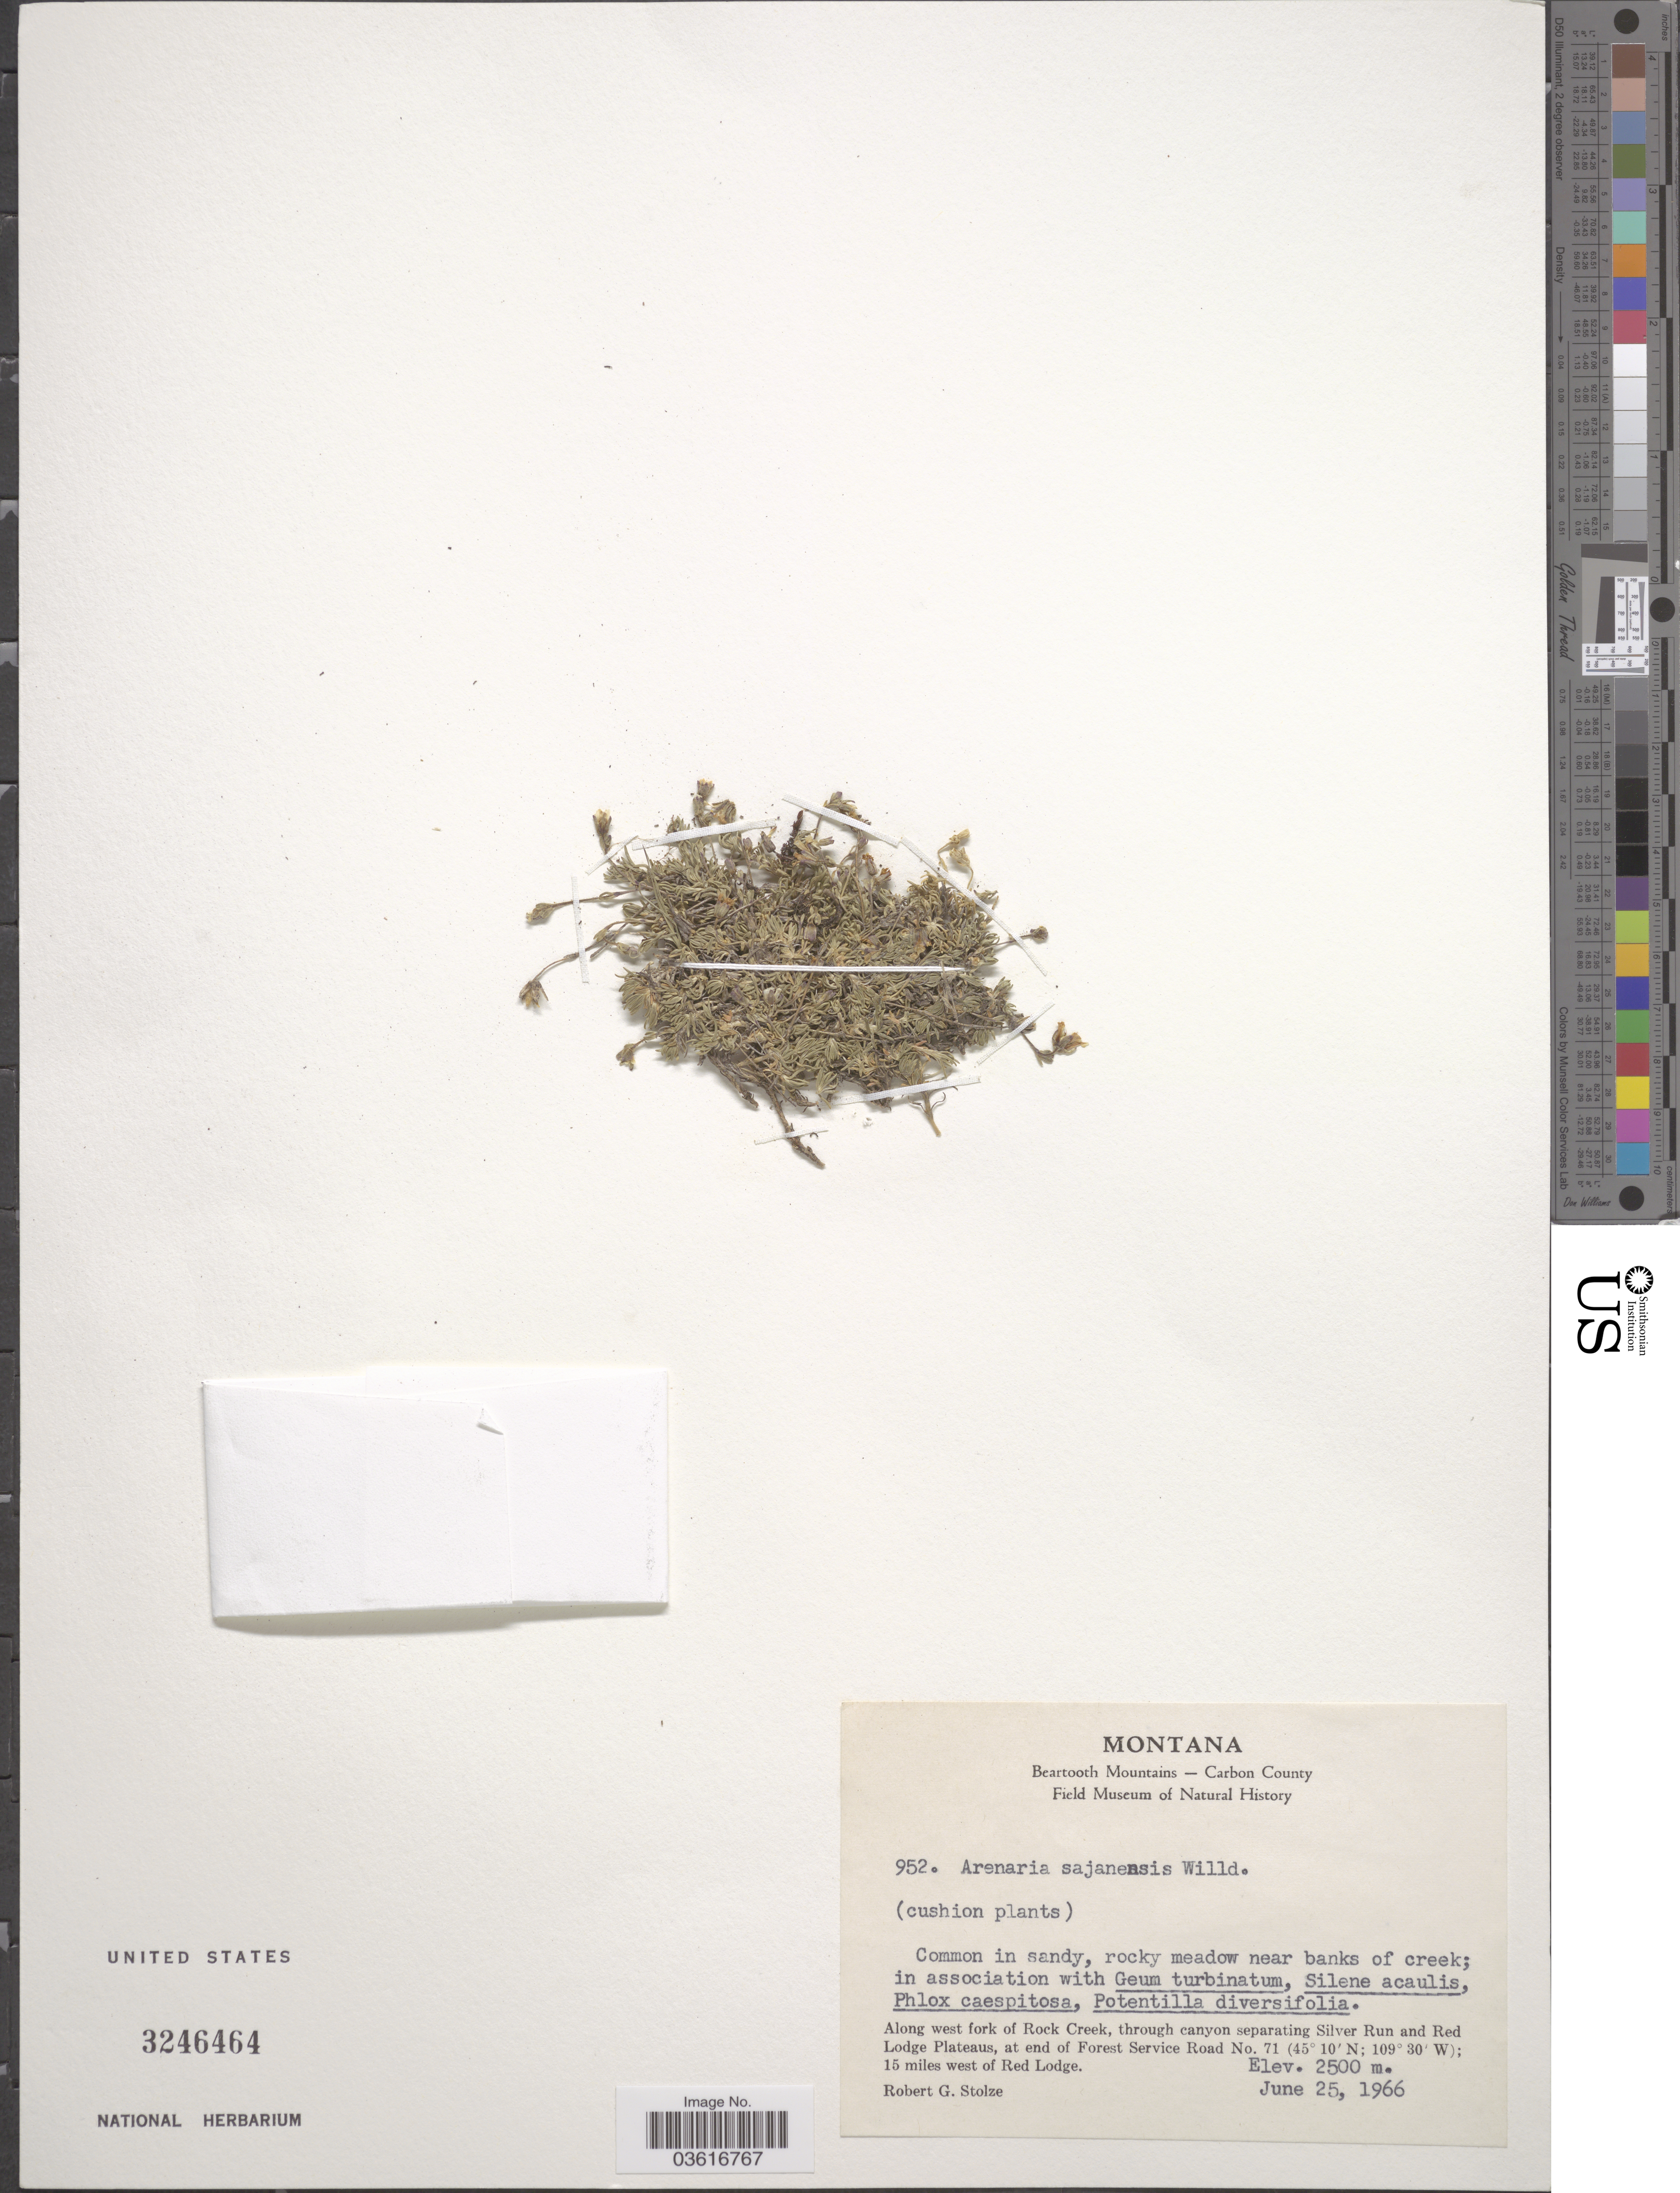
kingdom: Plantae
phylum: Tracheophyta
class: Magnoliopsida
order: Caryophyllales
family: Caryophyllaceae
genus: Cherleria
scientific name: Cherleria obtusiloba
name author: (Rydb.) A.J. Moore & Dillenb.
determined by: Strong, M. T., (US), Smithsonian Institution - National Museum of Natural History (UNITED STATES)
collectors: R. G. Stolze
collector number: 952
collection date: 1966-06-25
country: United States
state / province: Montana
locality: Beartooth Mountains - Carbon County. Along west fork of Rock Creek, through canyon separating Silver Run and Red Lodge Plateaus, at end of Forest Service Road No. 71. 15 miles west of Red Lodge.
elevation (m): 2500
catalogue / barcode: US 3246464